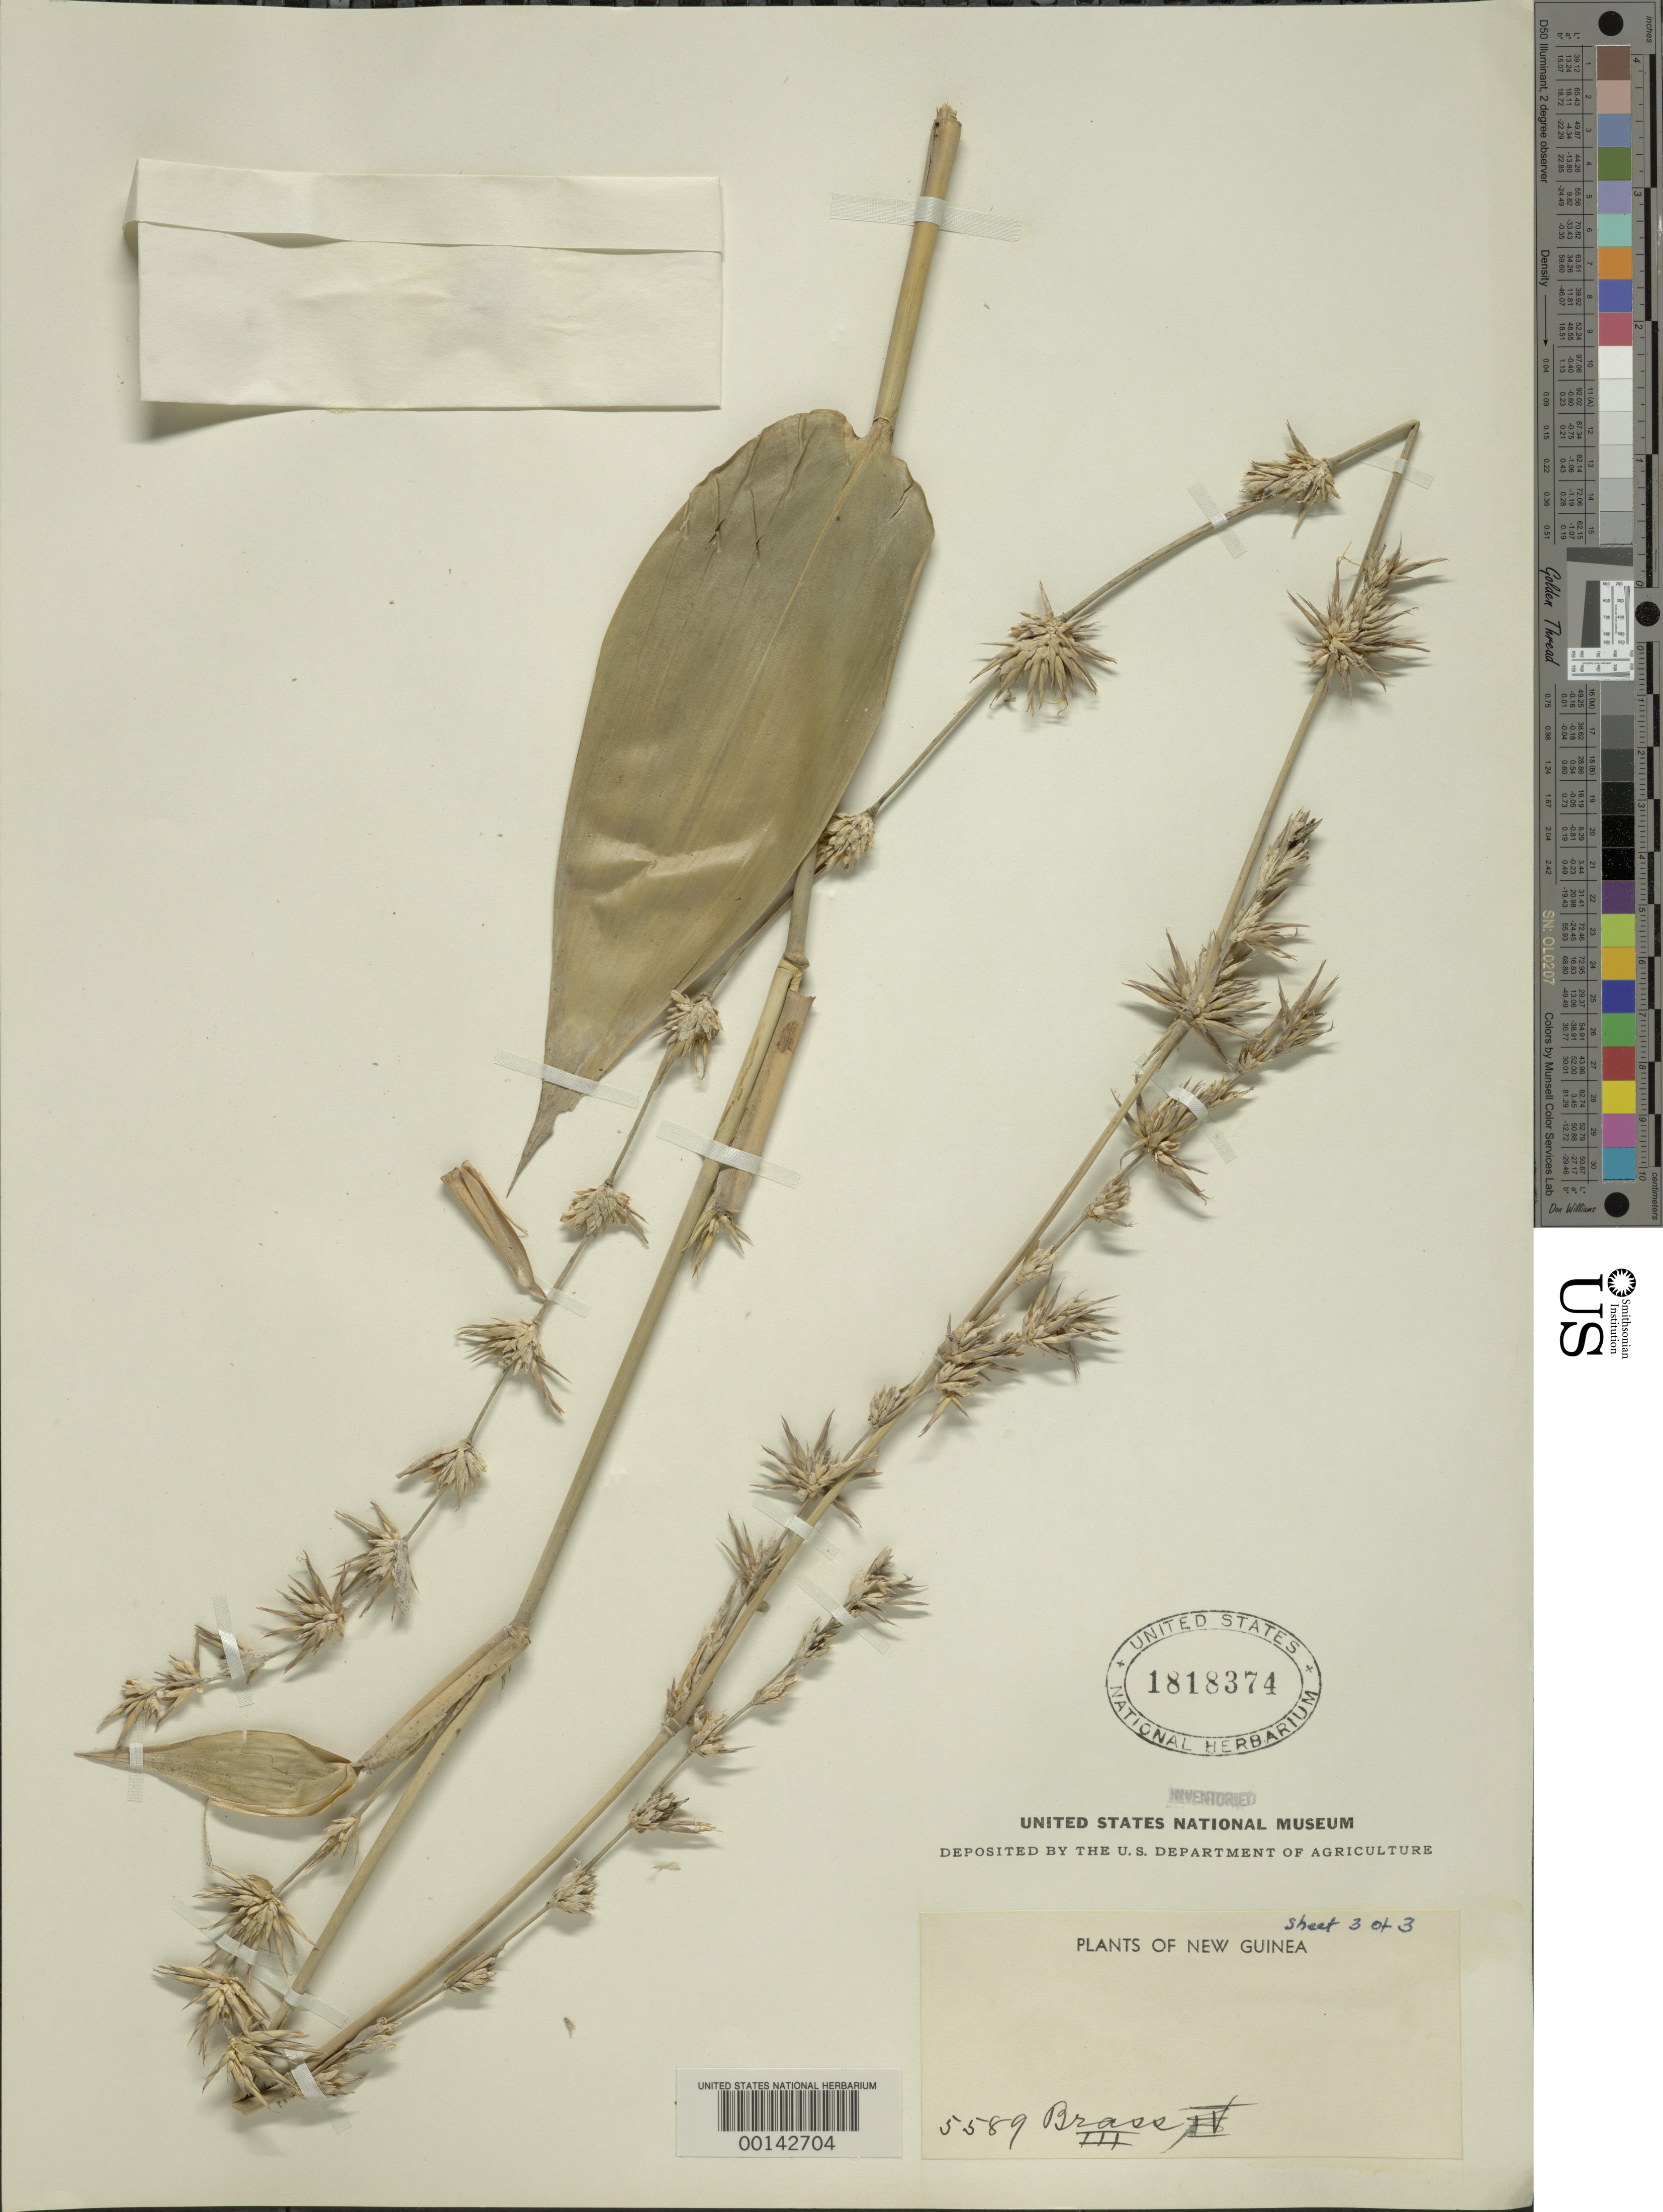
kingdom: Plantae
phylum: Tracheophyta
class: Liliopsida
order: Poales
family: Poaceae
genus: Schizostachyum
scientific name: Schizostachyum sp.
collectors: L. J. Brass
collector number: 5589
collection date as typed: Nov 1933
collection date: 1933-11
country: Papua New Guinea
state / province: Central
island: New Guinea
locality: Kubuna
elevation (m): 100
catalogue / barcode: US 1818374